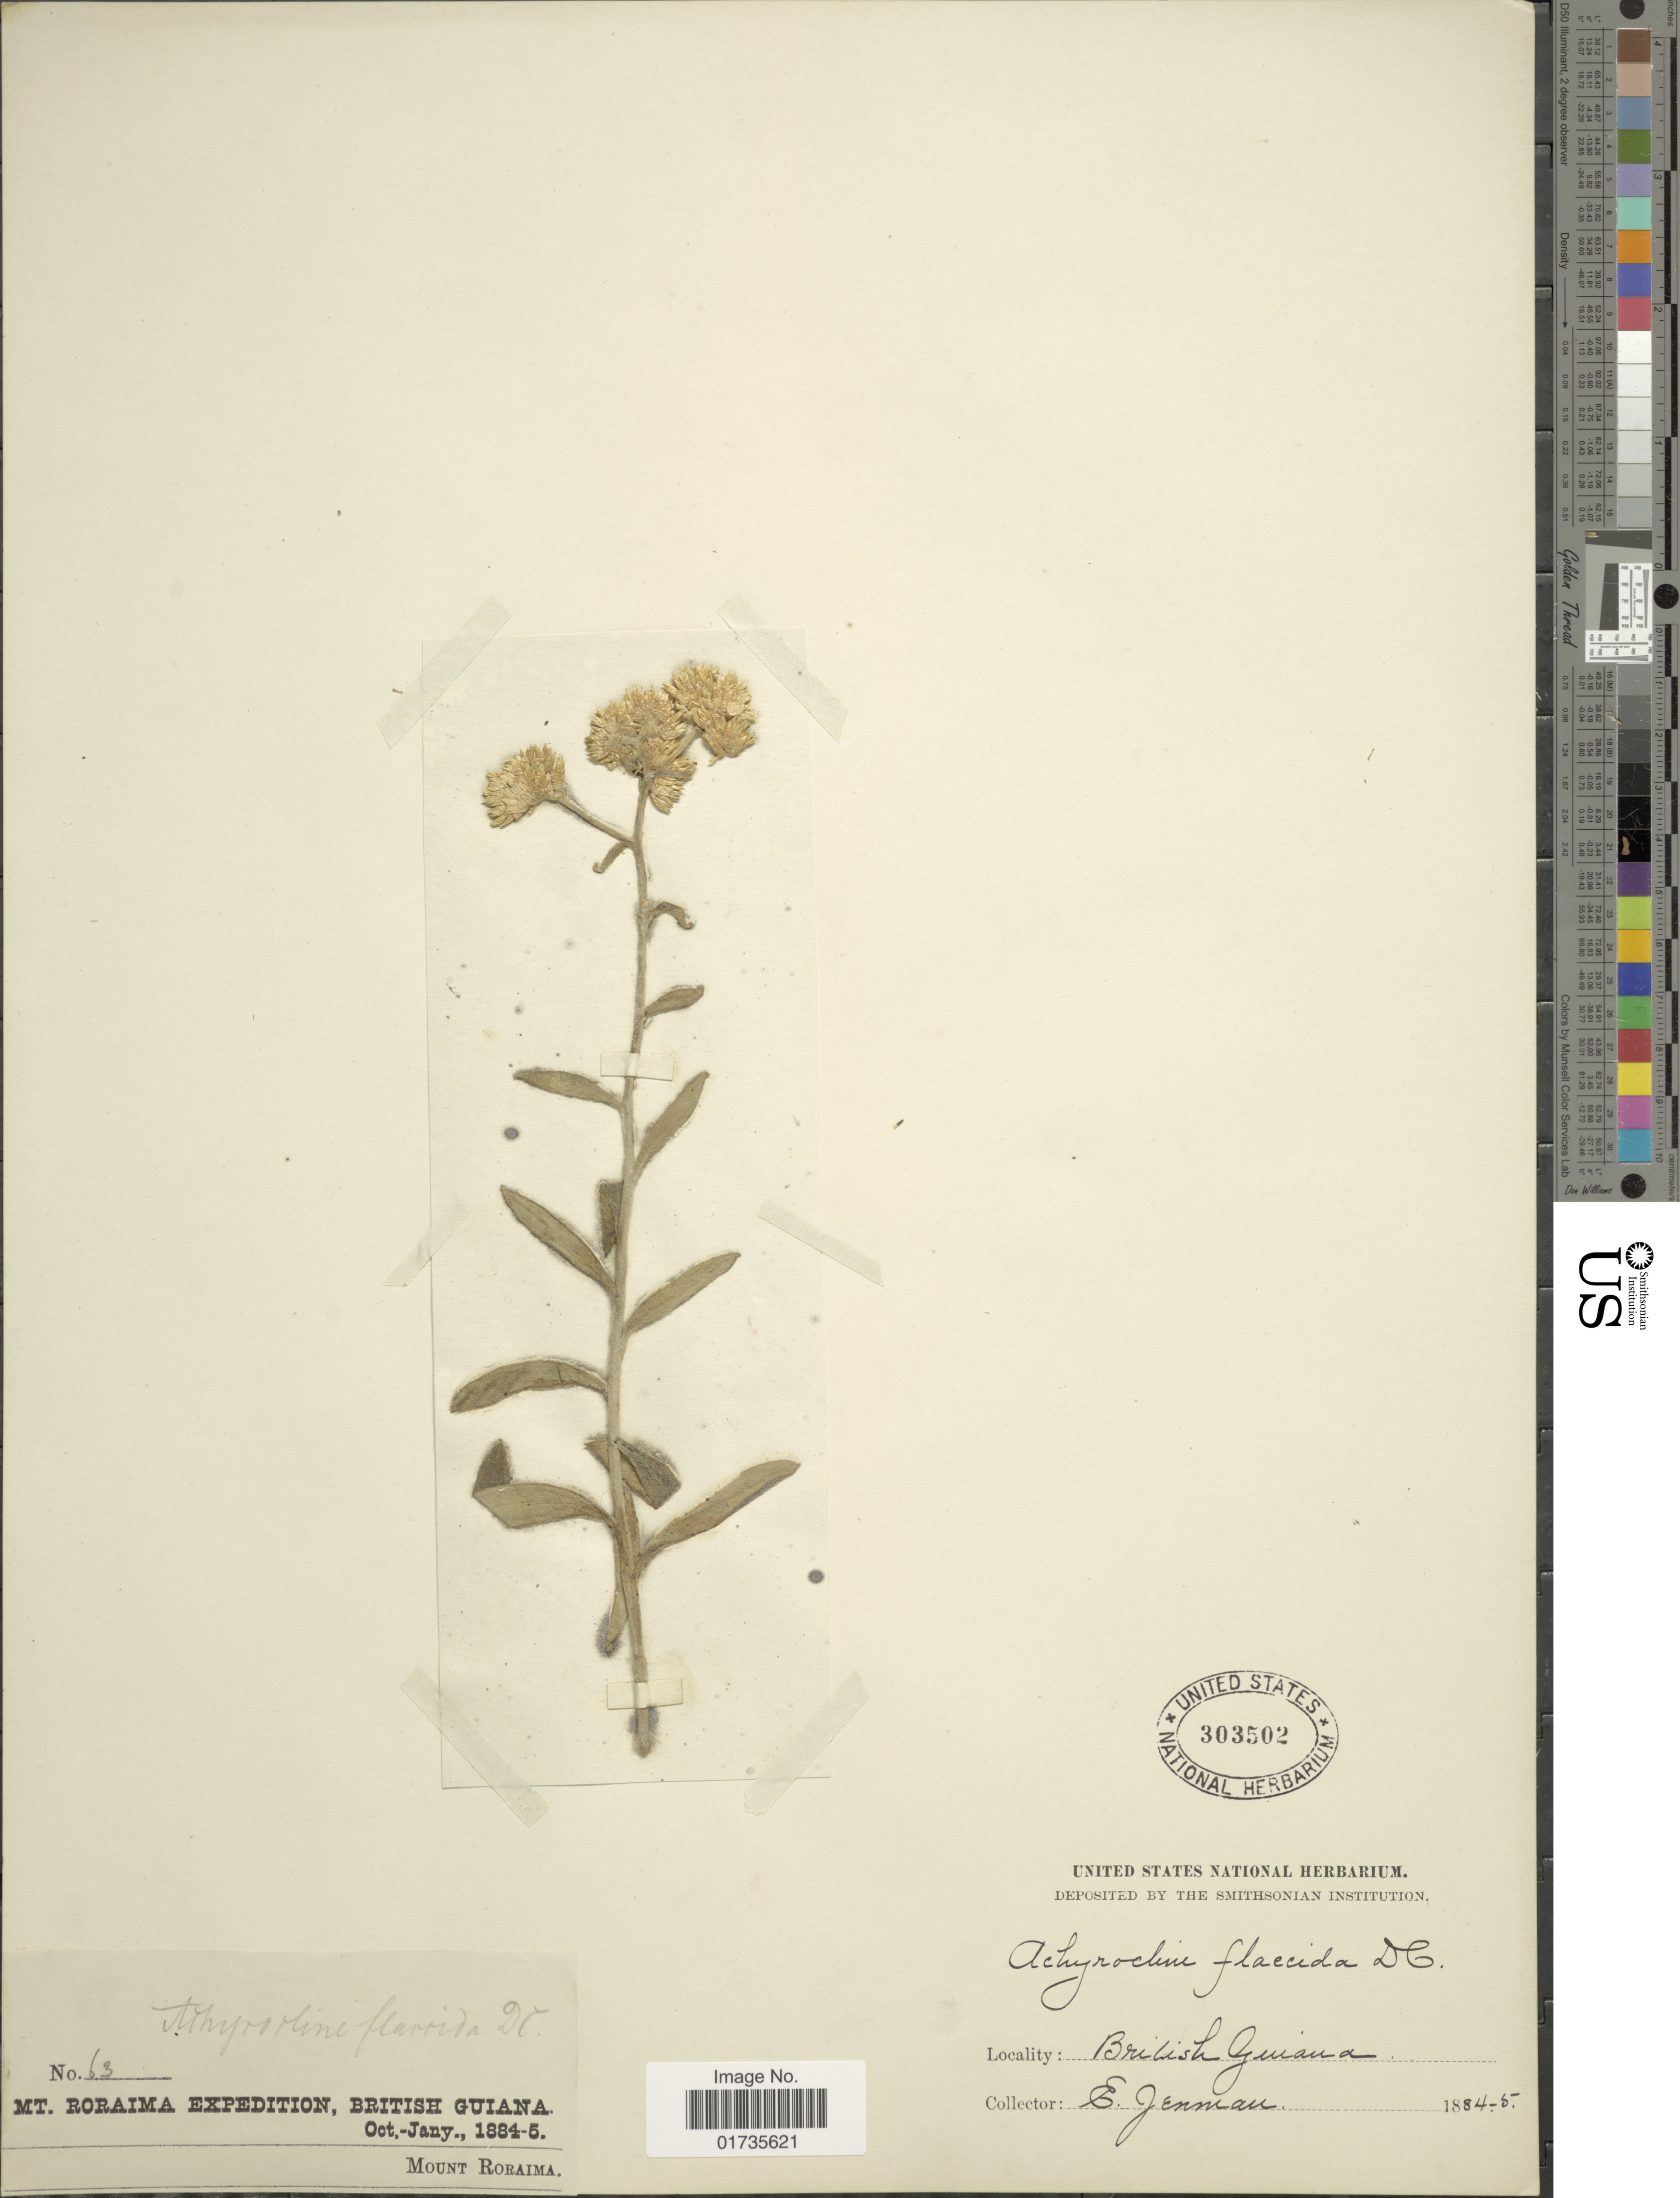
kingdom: Plantae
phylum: Tracheophyta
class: Magnoliopsida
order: Asterales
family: Asteraceae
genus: Achyrocline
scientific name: Achyrocline flaccida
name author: (Weinm.) DC.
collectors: E. Jenman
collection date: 1884/1885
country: Guyana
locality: British Guiana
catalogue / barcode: US 303502